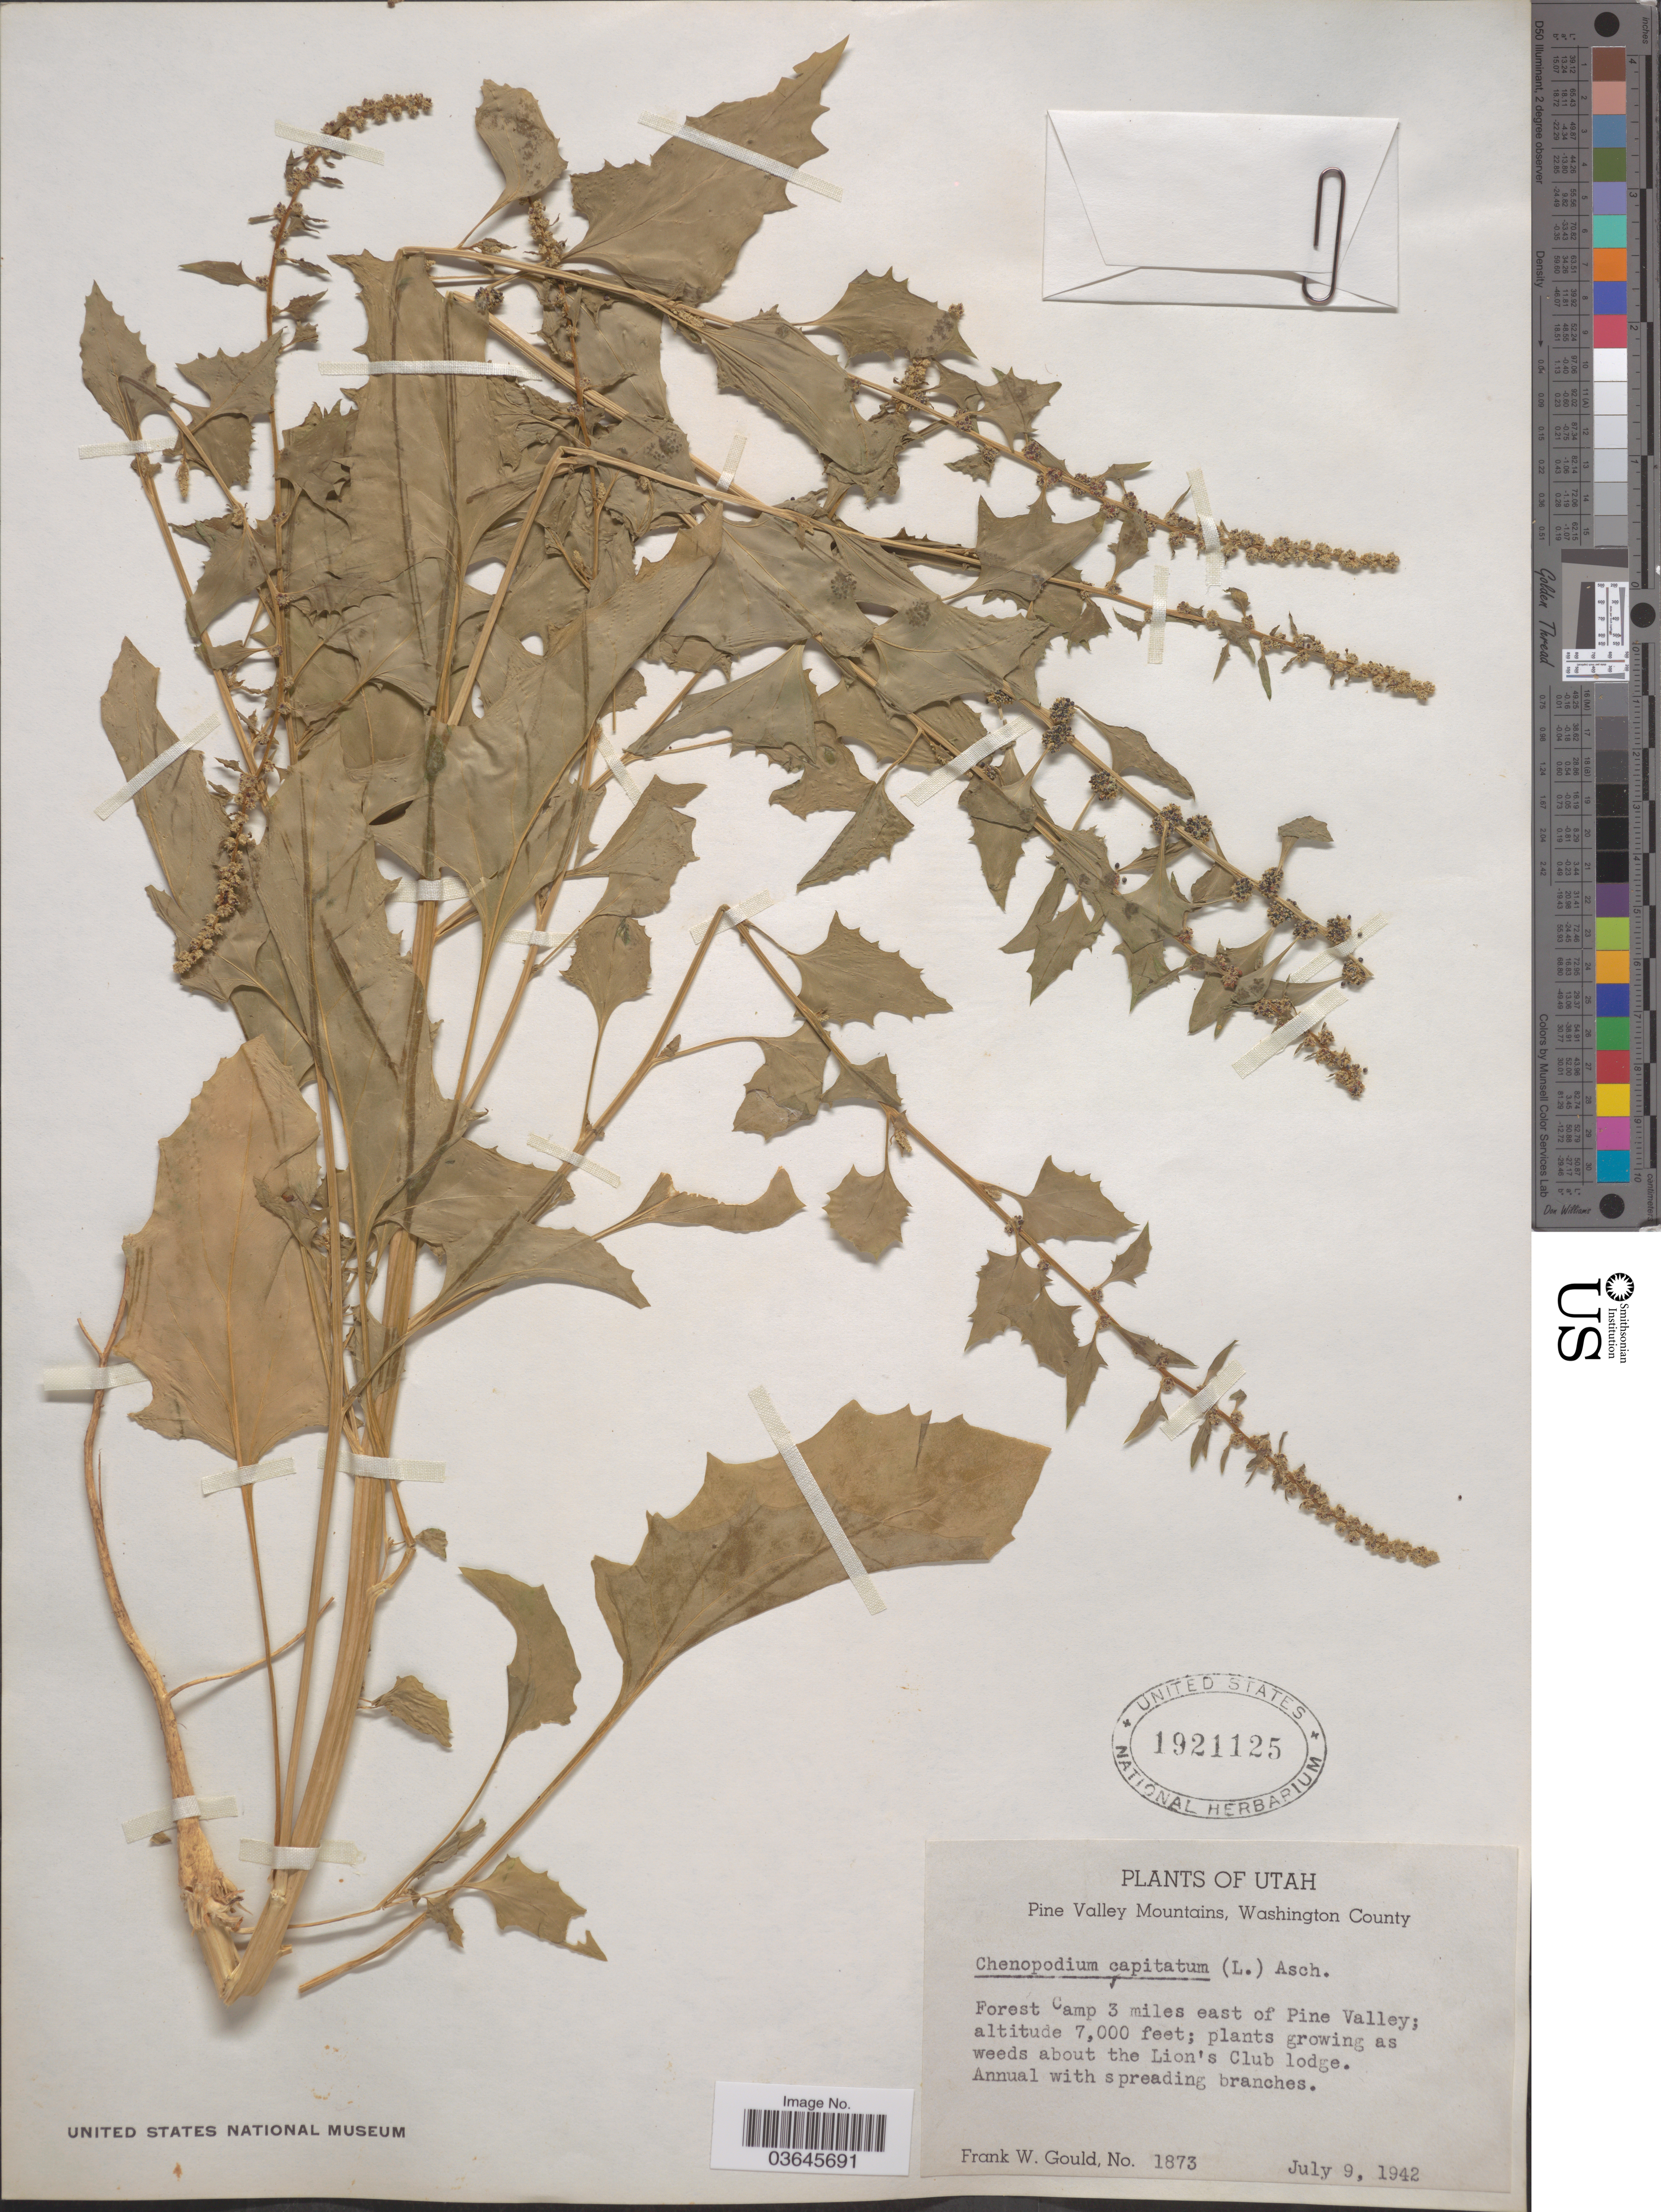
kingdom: Plantae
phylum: Tracheophyta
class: Magnoliopsida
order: Caryophyllales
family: Amaranthaceae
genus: Blitum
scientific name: Blitum capitatum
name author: L.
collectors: F. W. Gould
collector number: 1873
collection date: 1942-07-09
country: United States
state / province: Utah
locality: Forest Camp 3 miles east of Pine Valley.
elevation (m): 2134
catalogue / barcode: US 1921125